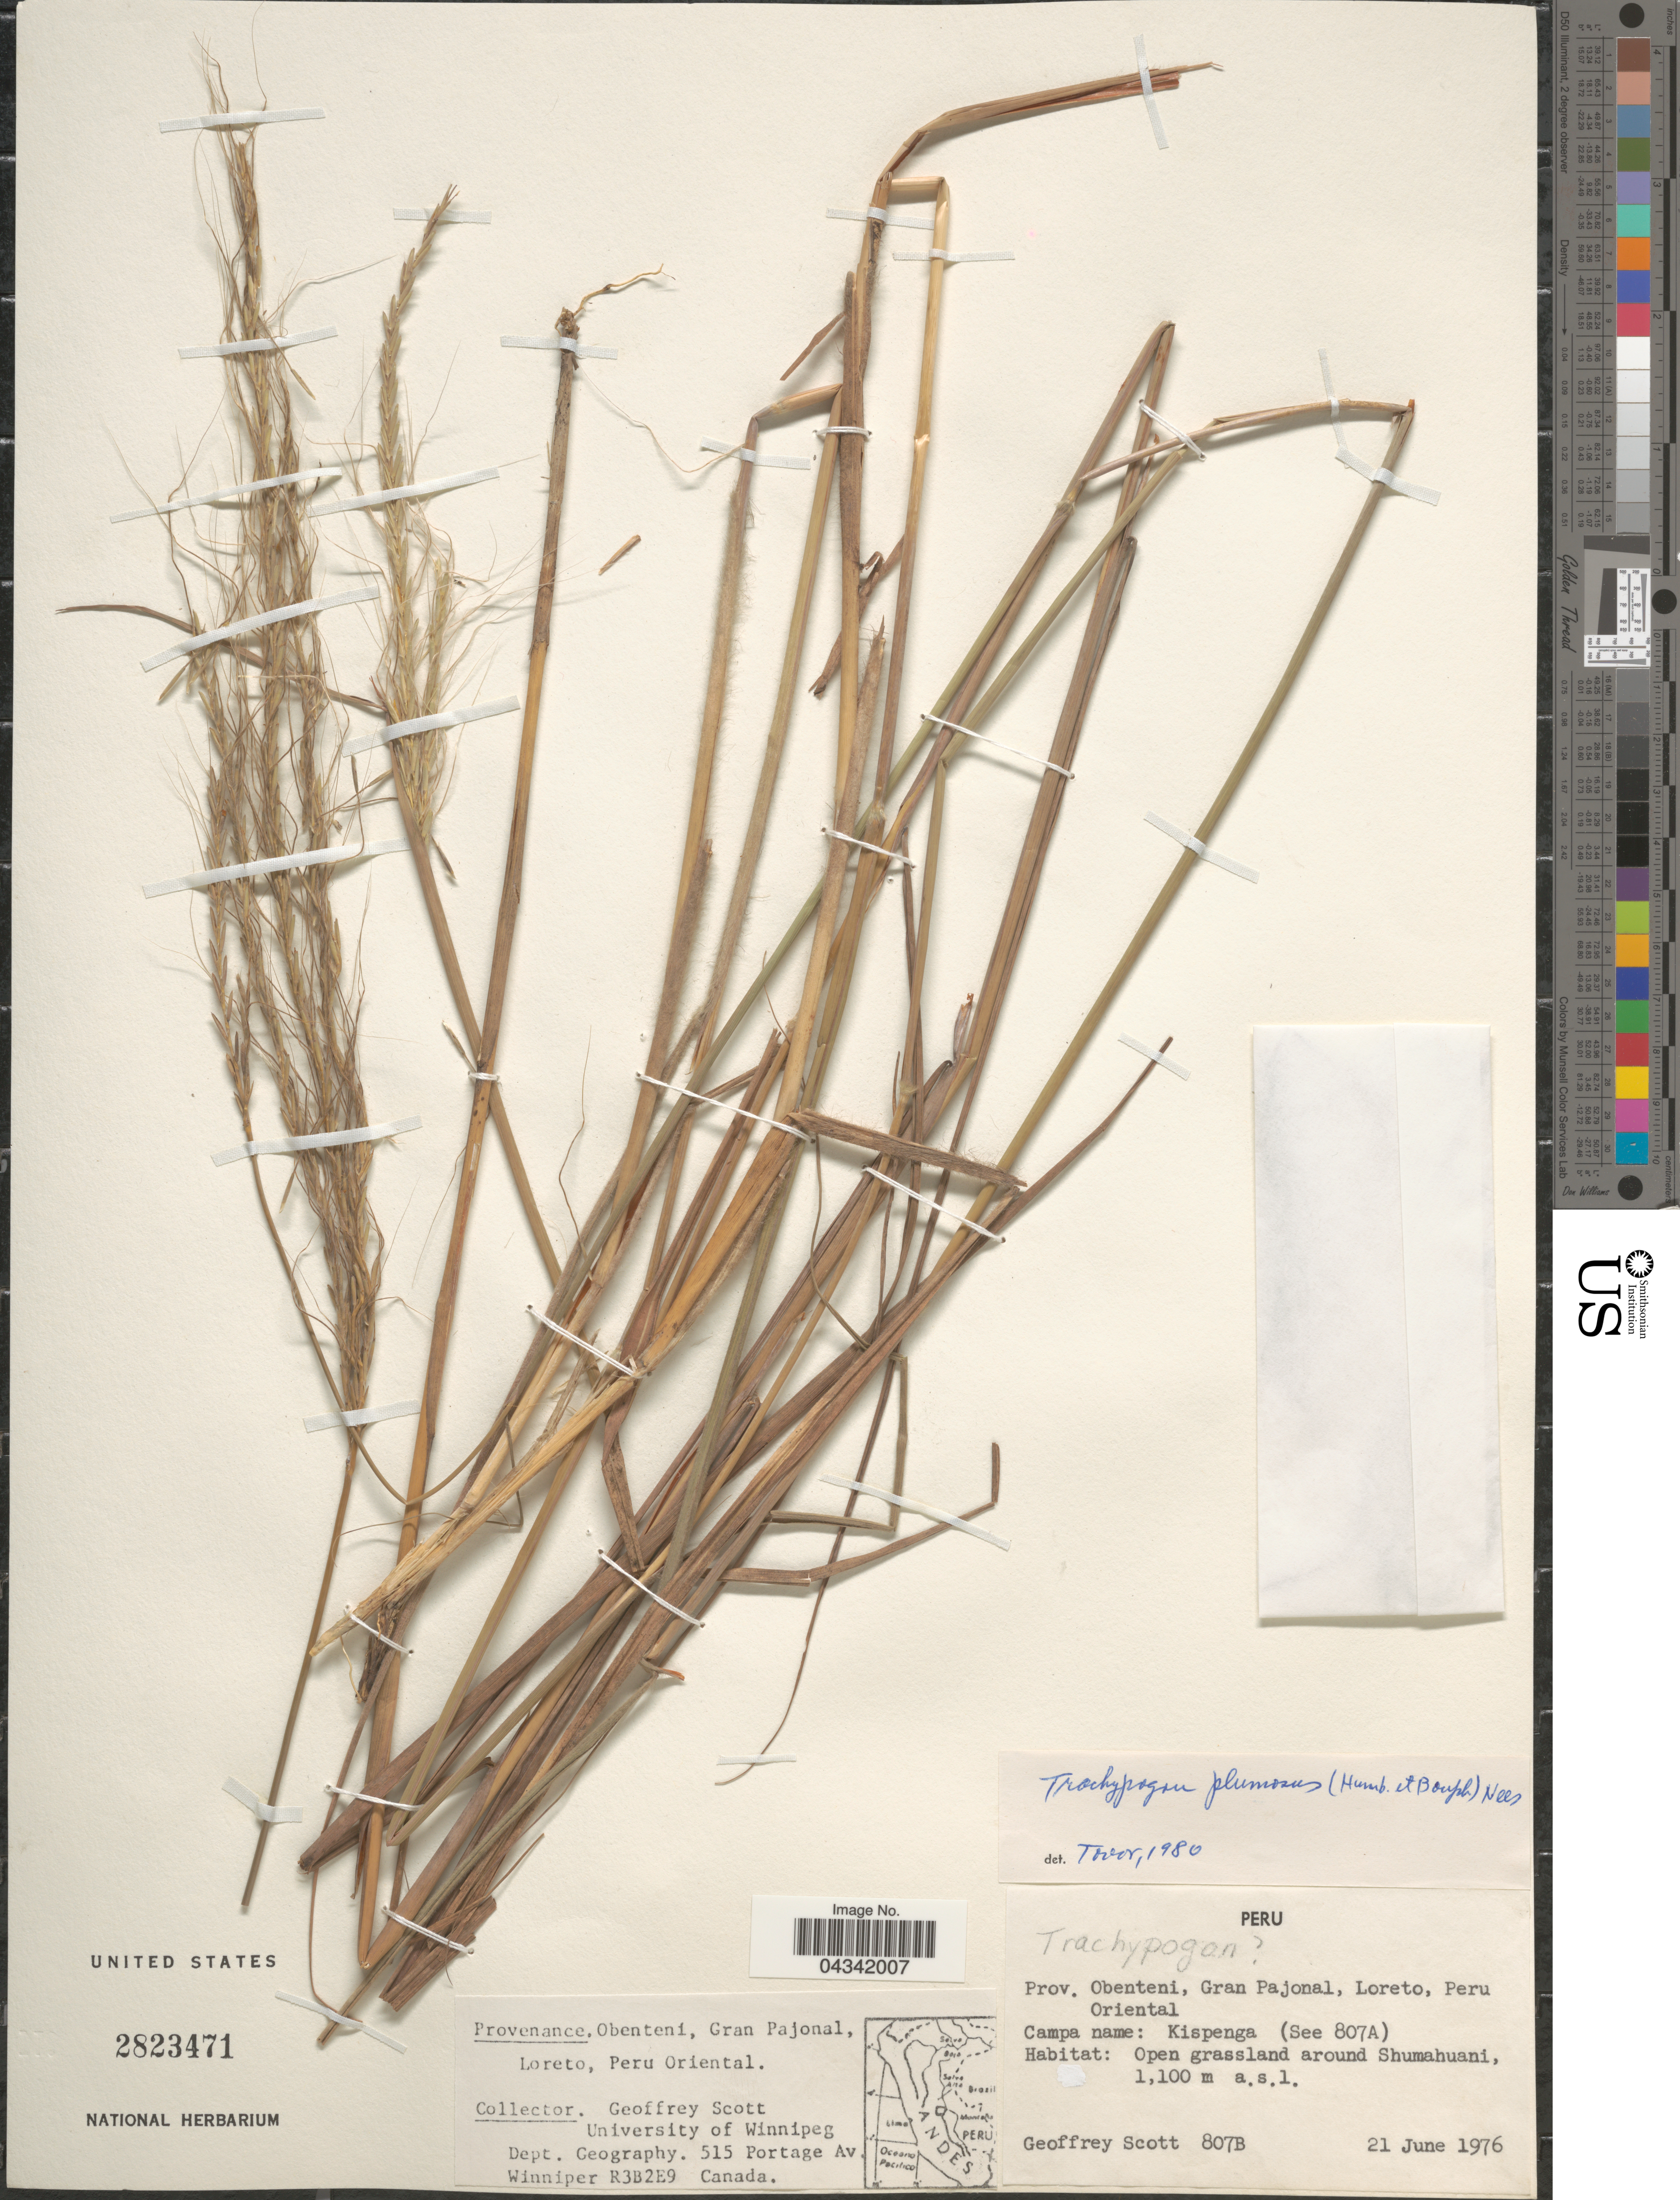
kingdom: Plantae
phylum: Tracheophyta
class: Liliopsida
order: Poales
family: Poaceae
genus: Trachypogon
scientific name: Trachypogon spicatus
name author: (L. f.) Kuntze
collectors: G. Scott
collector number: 807B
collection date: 1976-06-21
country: Peru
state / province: Loreto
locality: Prov. Obenteni, Gran Pajonal, Loreto, Peru Oriental. Open grassland around Shumahuani.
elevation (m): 1100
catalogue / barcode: US 2823471